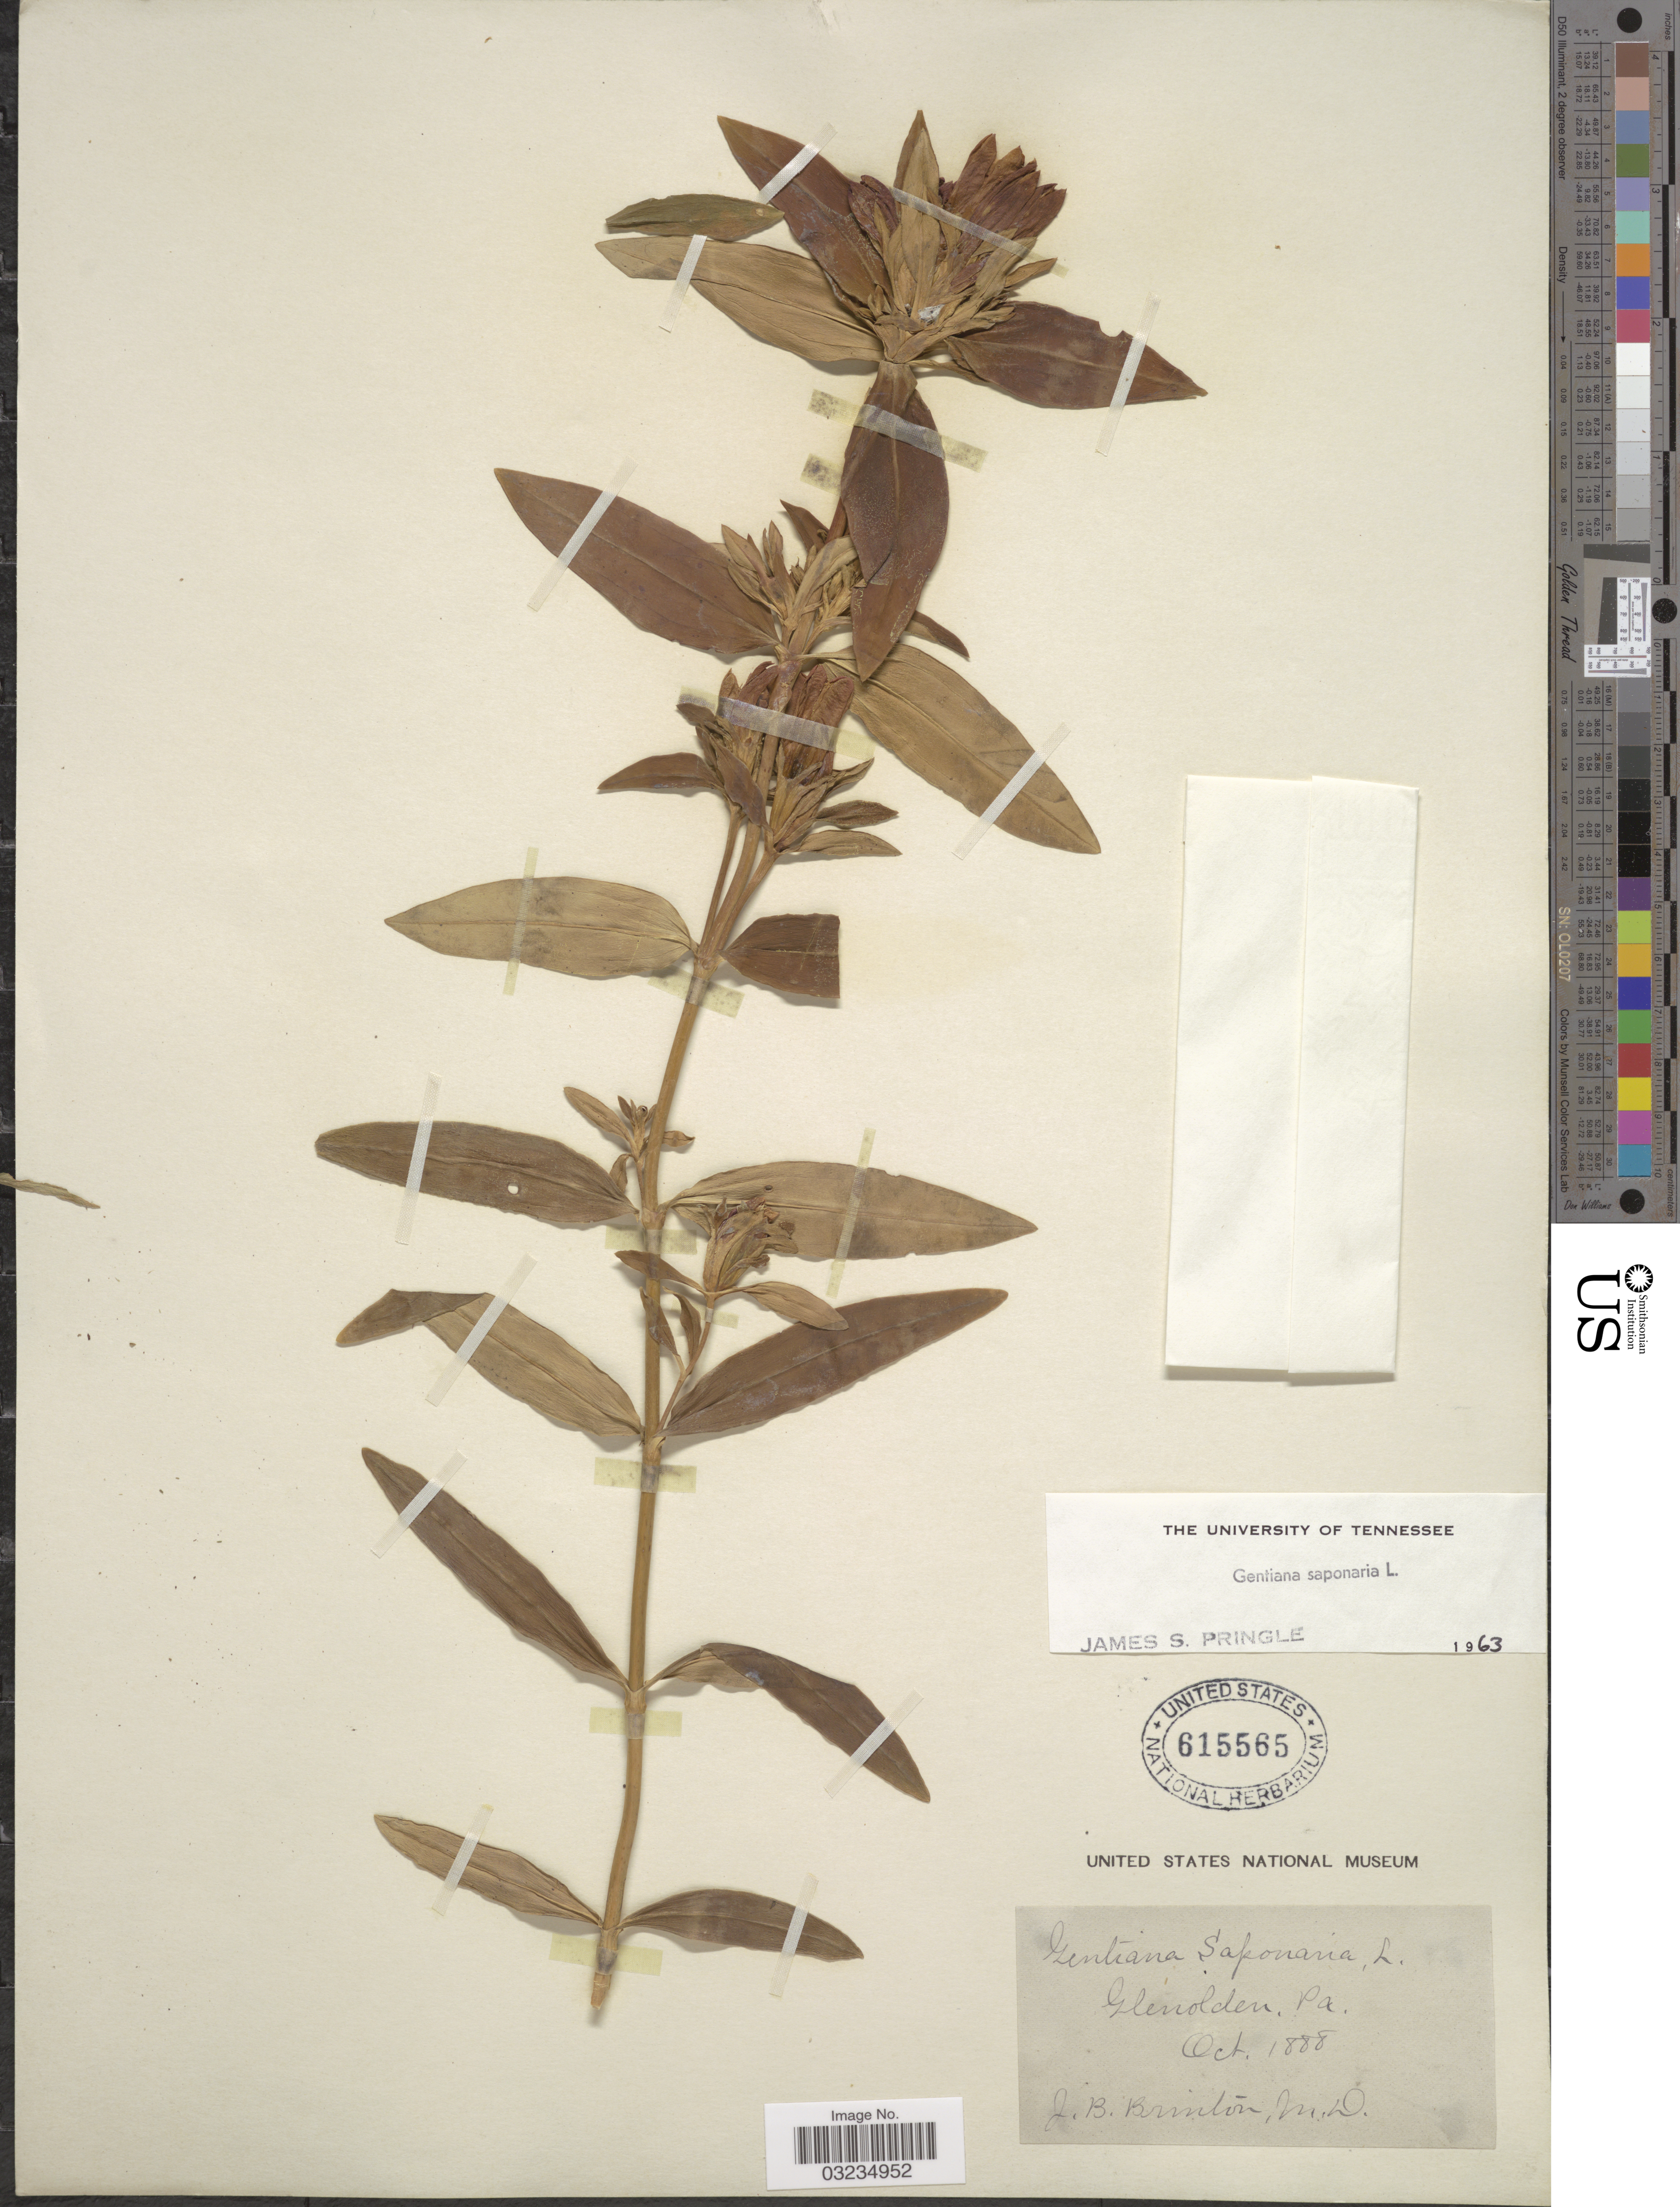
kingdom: Plantae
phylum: Tracheophyta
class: Magnoliopsida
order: Gentianales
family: Gentianaceae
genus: Gentiana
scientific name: Gentiana saponaria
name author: L.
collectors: J. Brinton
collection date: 1888-10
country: United States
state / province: Pennsylvania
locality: Glenolden.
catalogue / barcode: US 615565